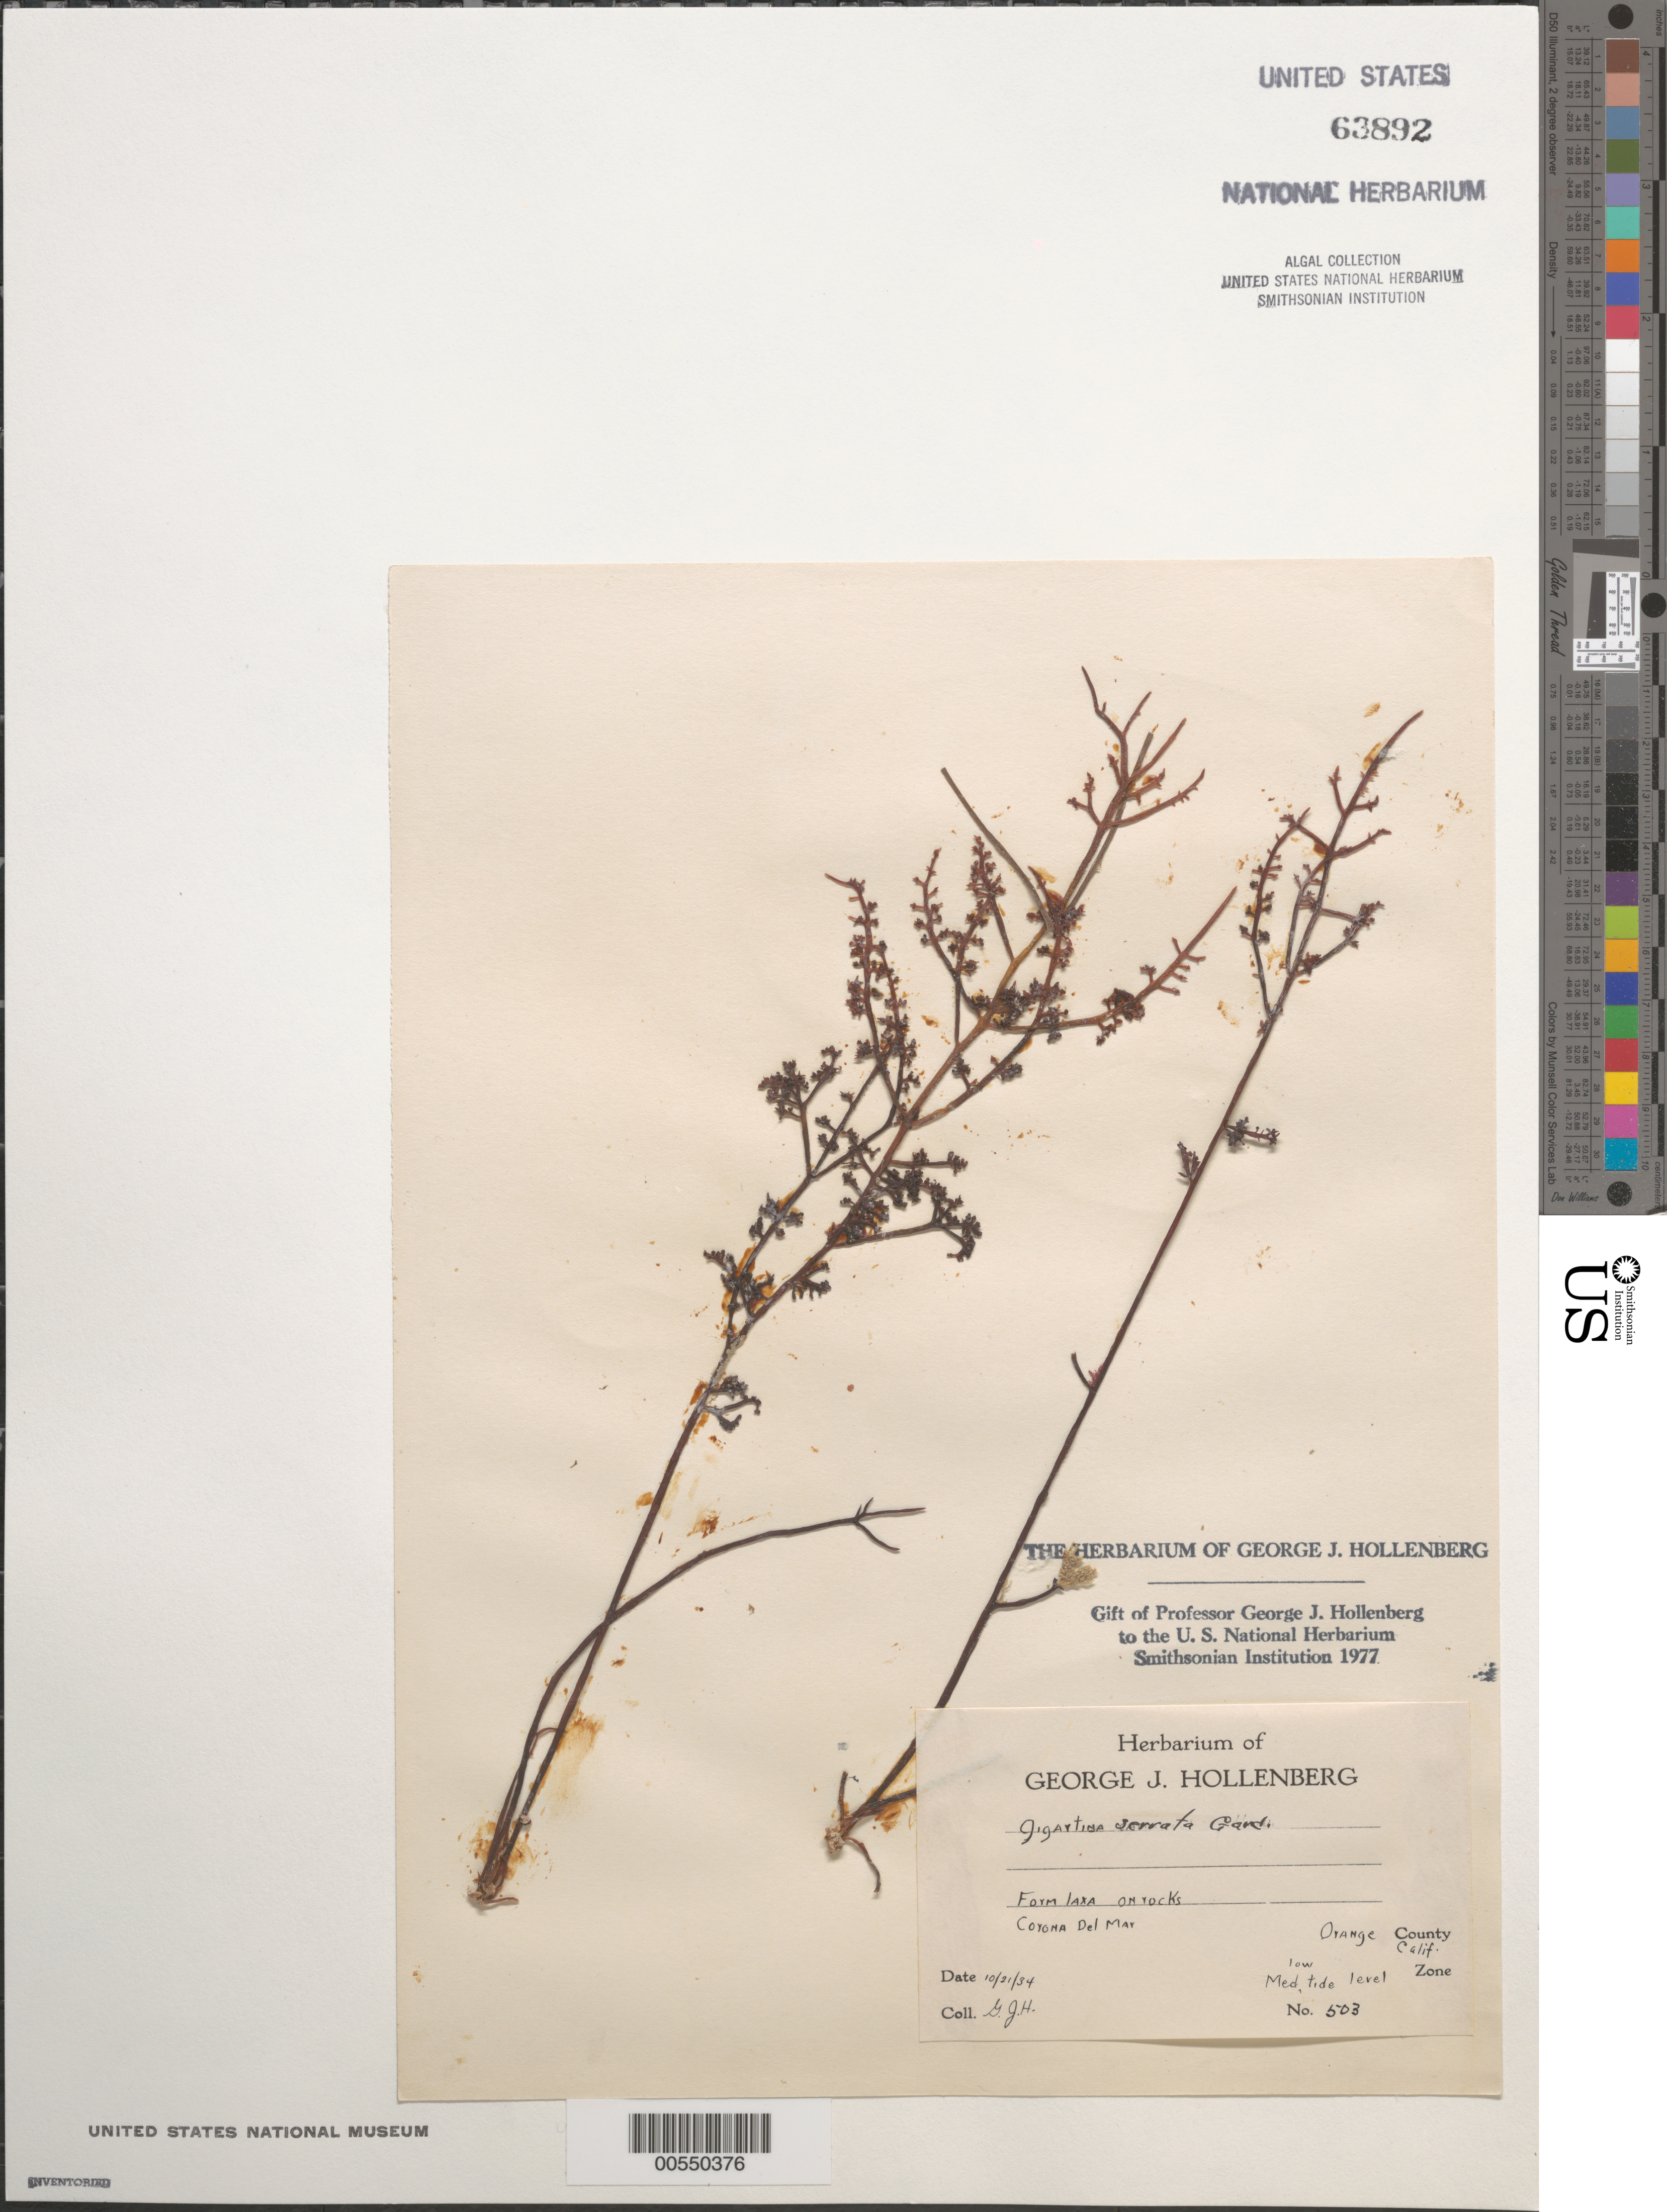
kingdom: Plantae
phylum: Rhodophyta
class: Florideophyceae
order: Gigartinales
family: Gigartinaceae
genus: Chondracanthus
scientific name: Chondracanthus serratus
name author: (N.L. Gardner) J.R. Hughey & Hommersand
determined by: Algae name updating Project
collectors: G. Hollenberg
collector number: GJH 503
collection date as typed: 21 Oct 1934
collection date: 1934-10-21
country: United States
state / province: California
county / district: Orange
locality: Corona del Mar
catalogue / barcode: US 63892